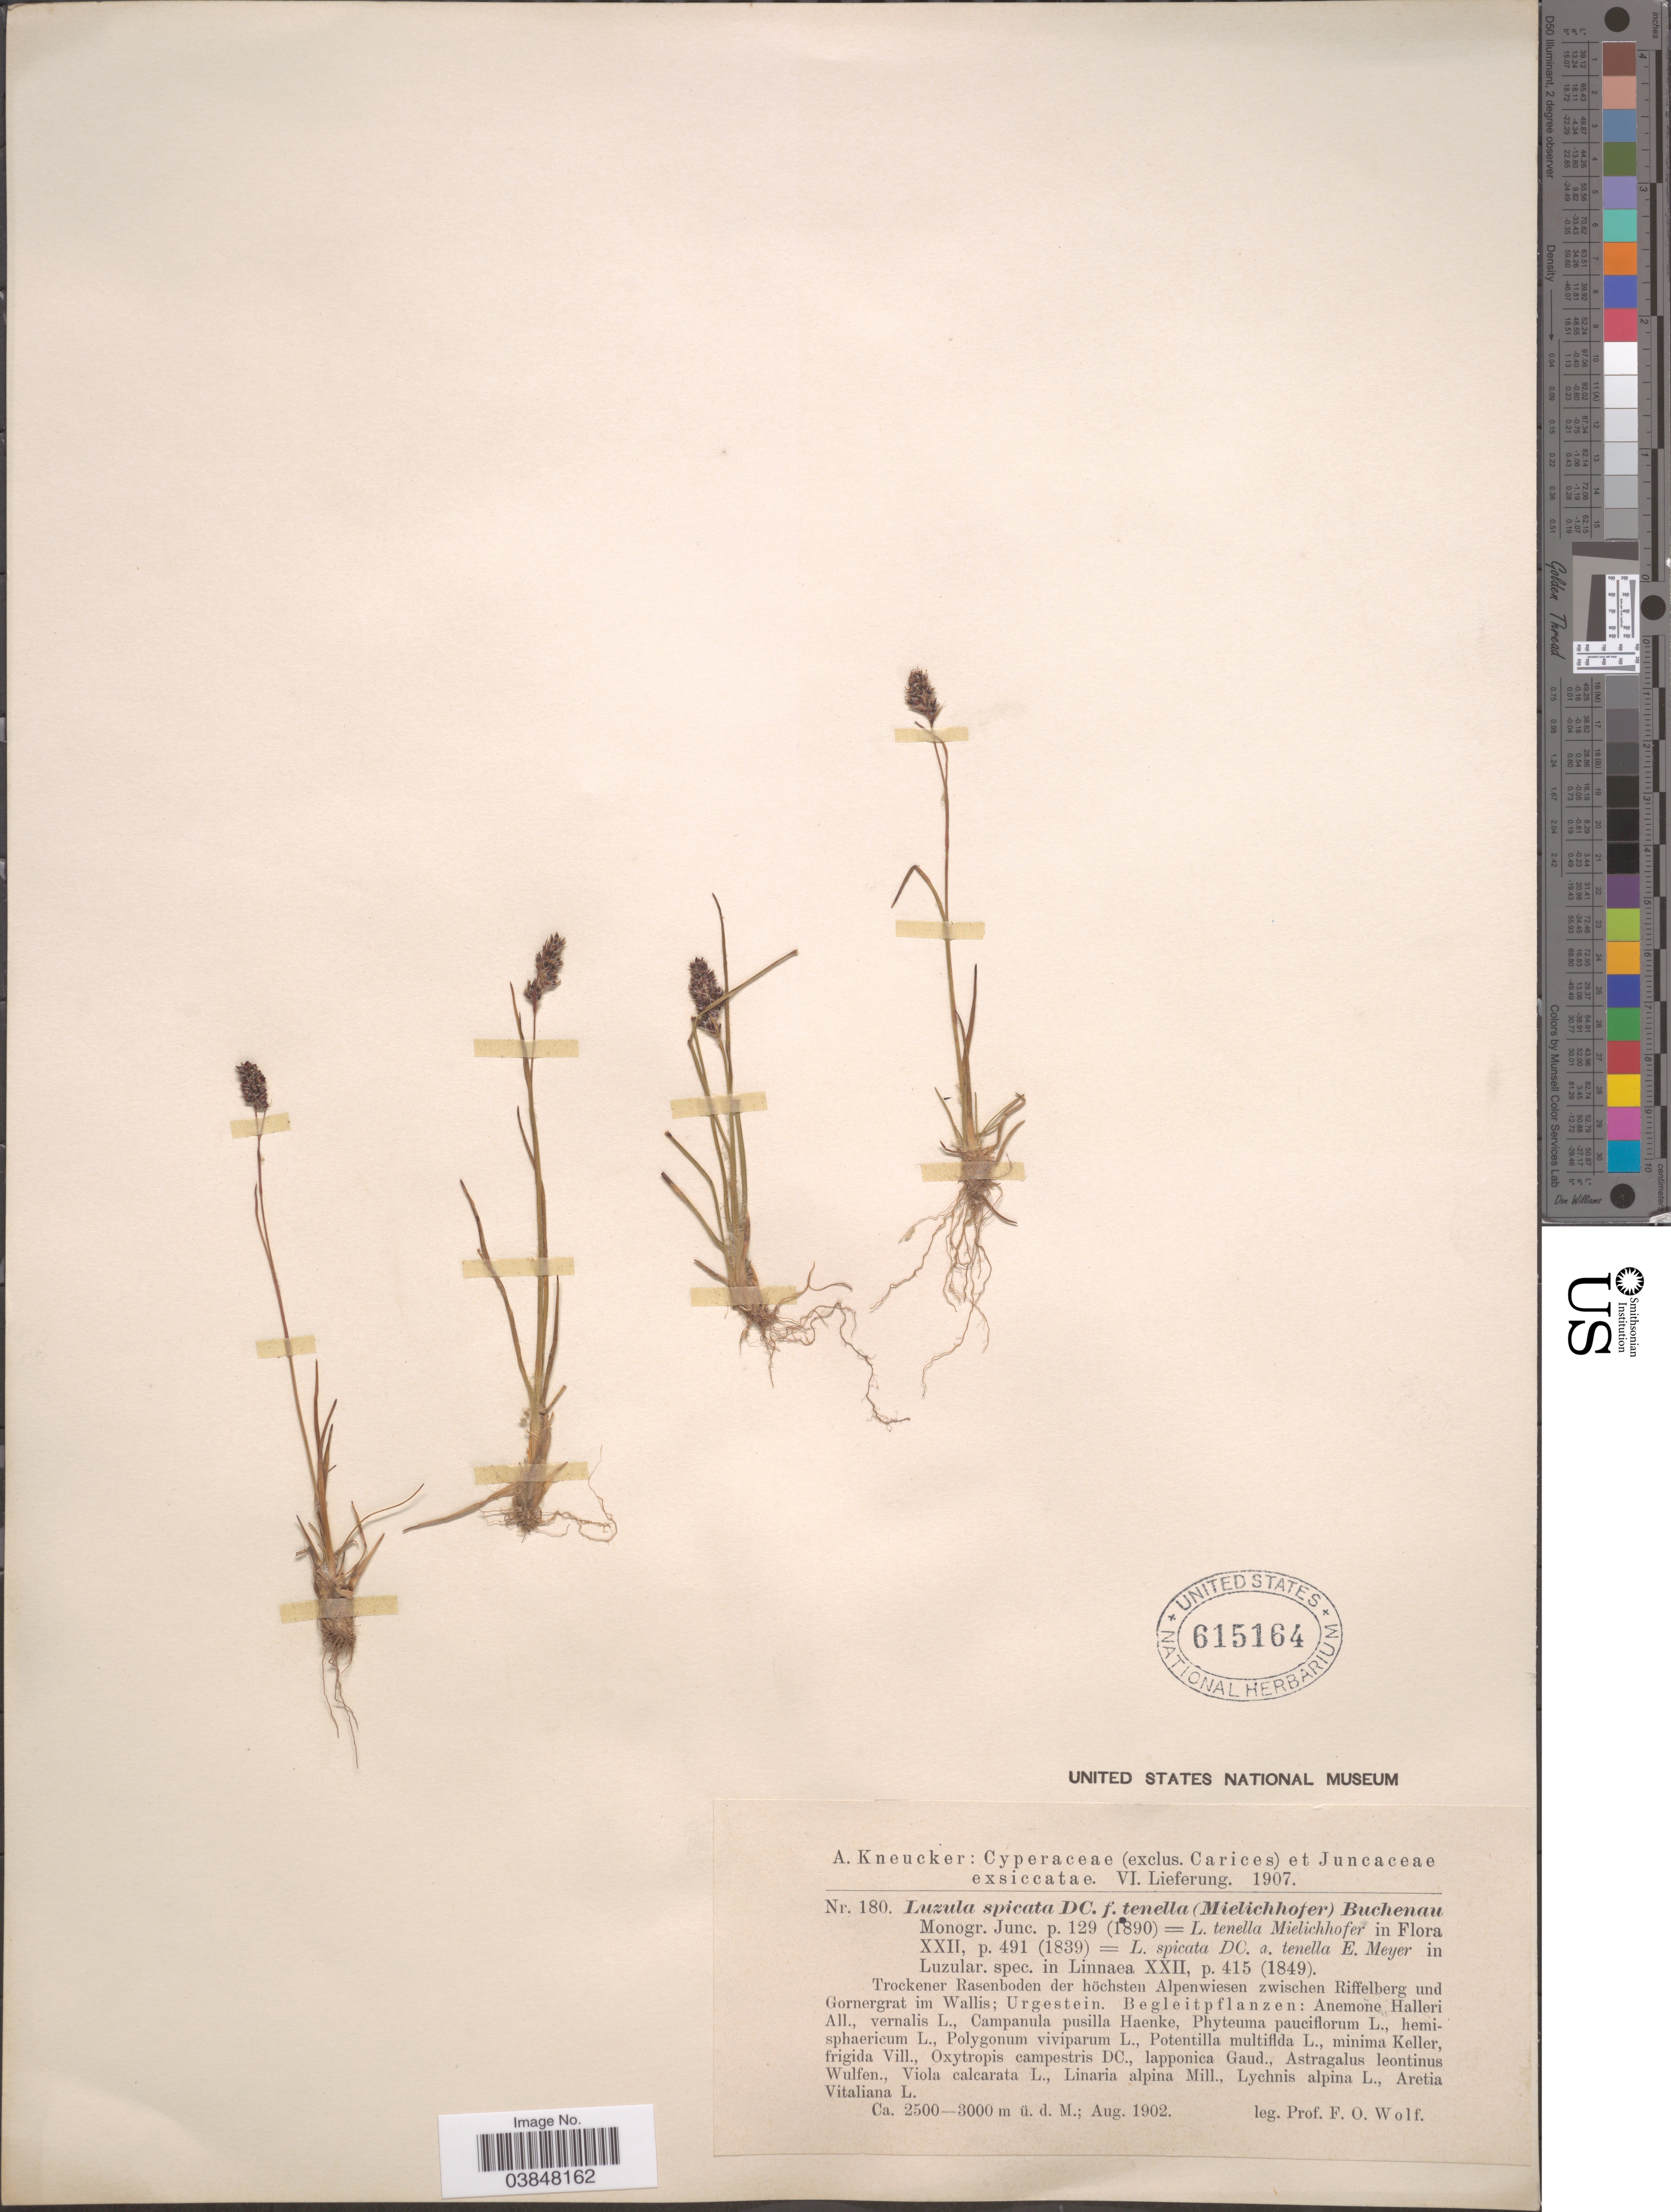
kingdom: Plantae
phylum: Tracheophyta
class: Liliopsida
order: Poales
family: Juncaceae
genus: Luzula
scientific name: Luzula spicata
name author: (L.) DC.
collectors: F. Wolf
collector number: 180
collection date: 1902-08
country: Wallis and Futuna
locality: Trockener Rasenboden der höchsten Alpenwiesen zwischen Riffelberg und Gornergrat im Wallis; Urgestein.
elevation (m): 2500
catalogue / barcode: US 615164